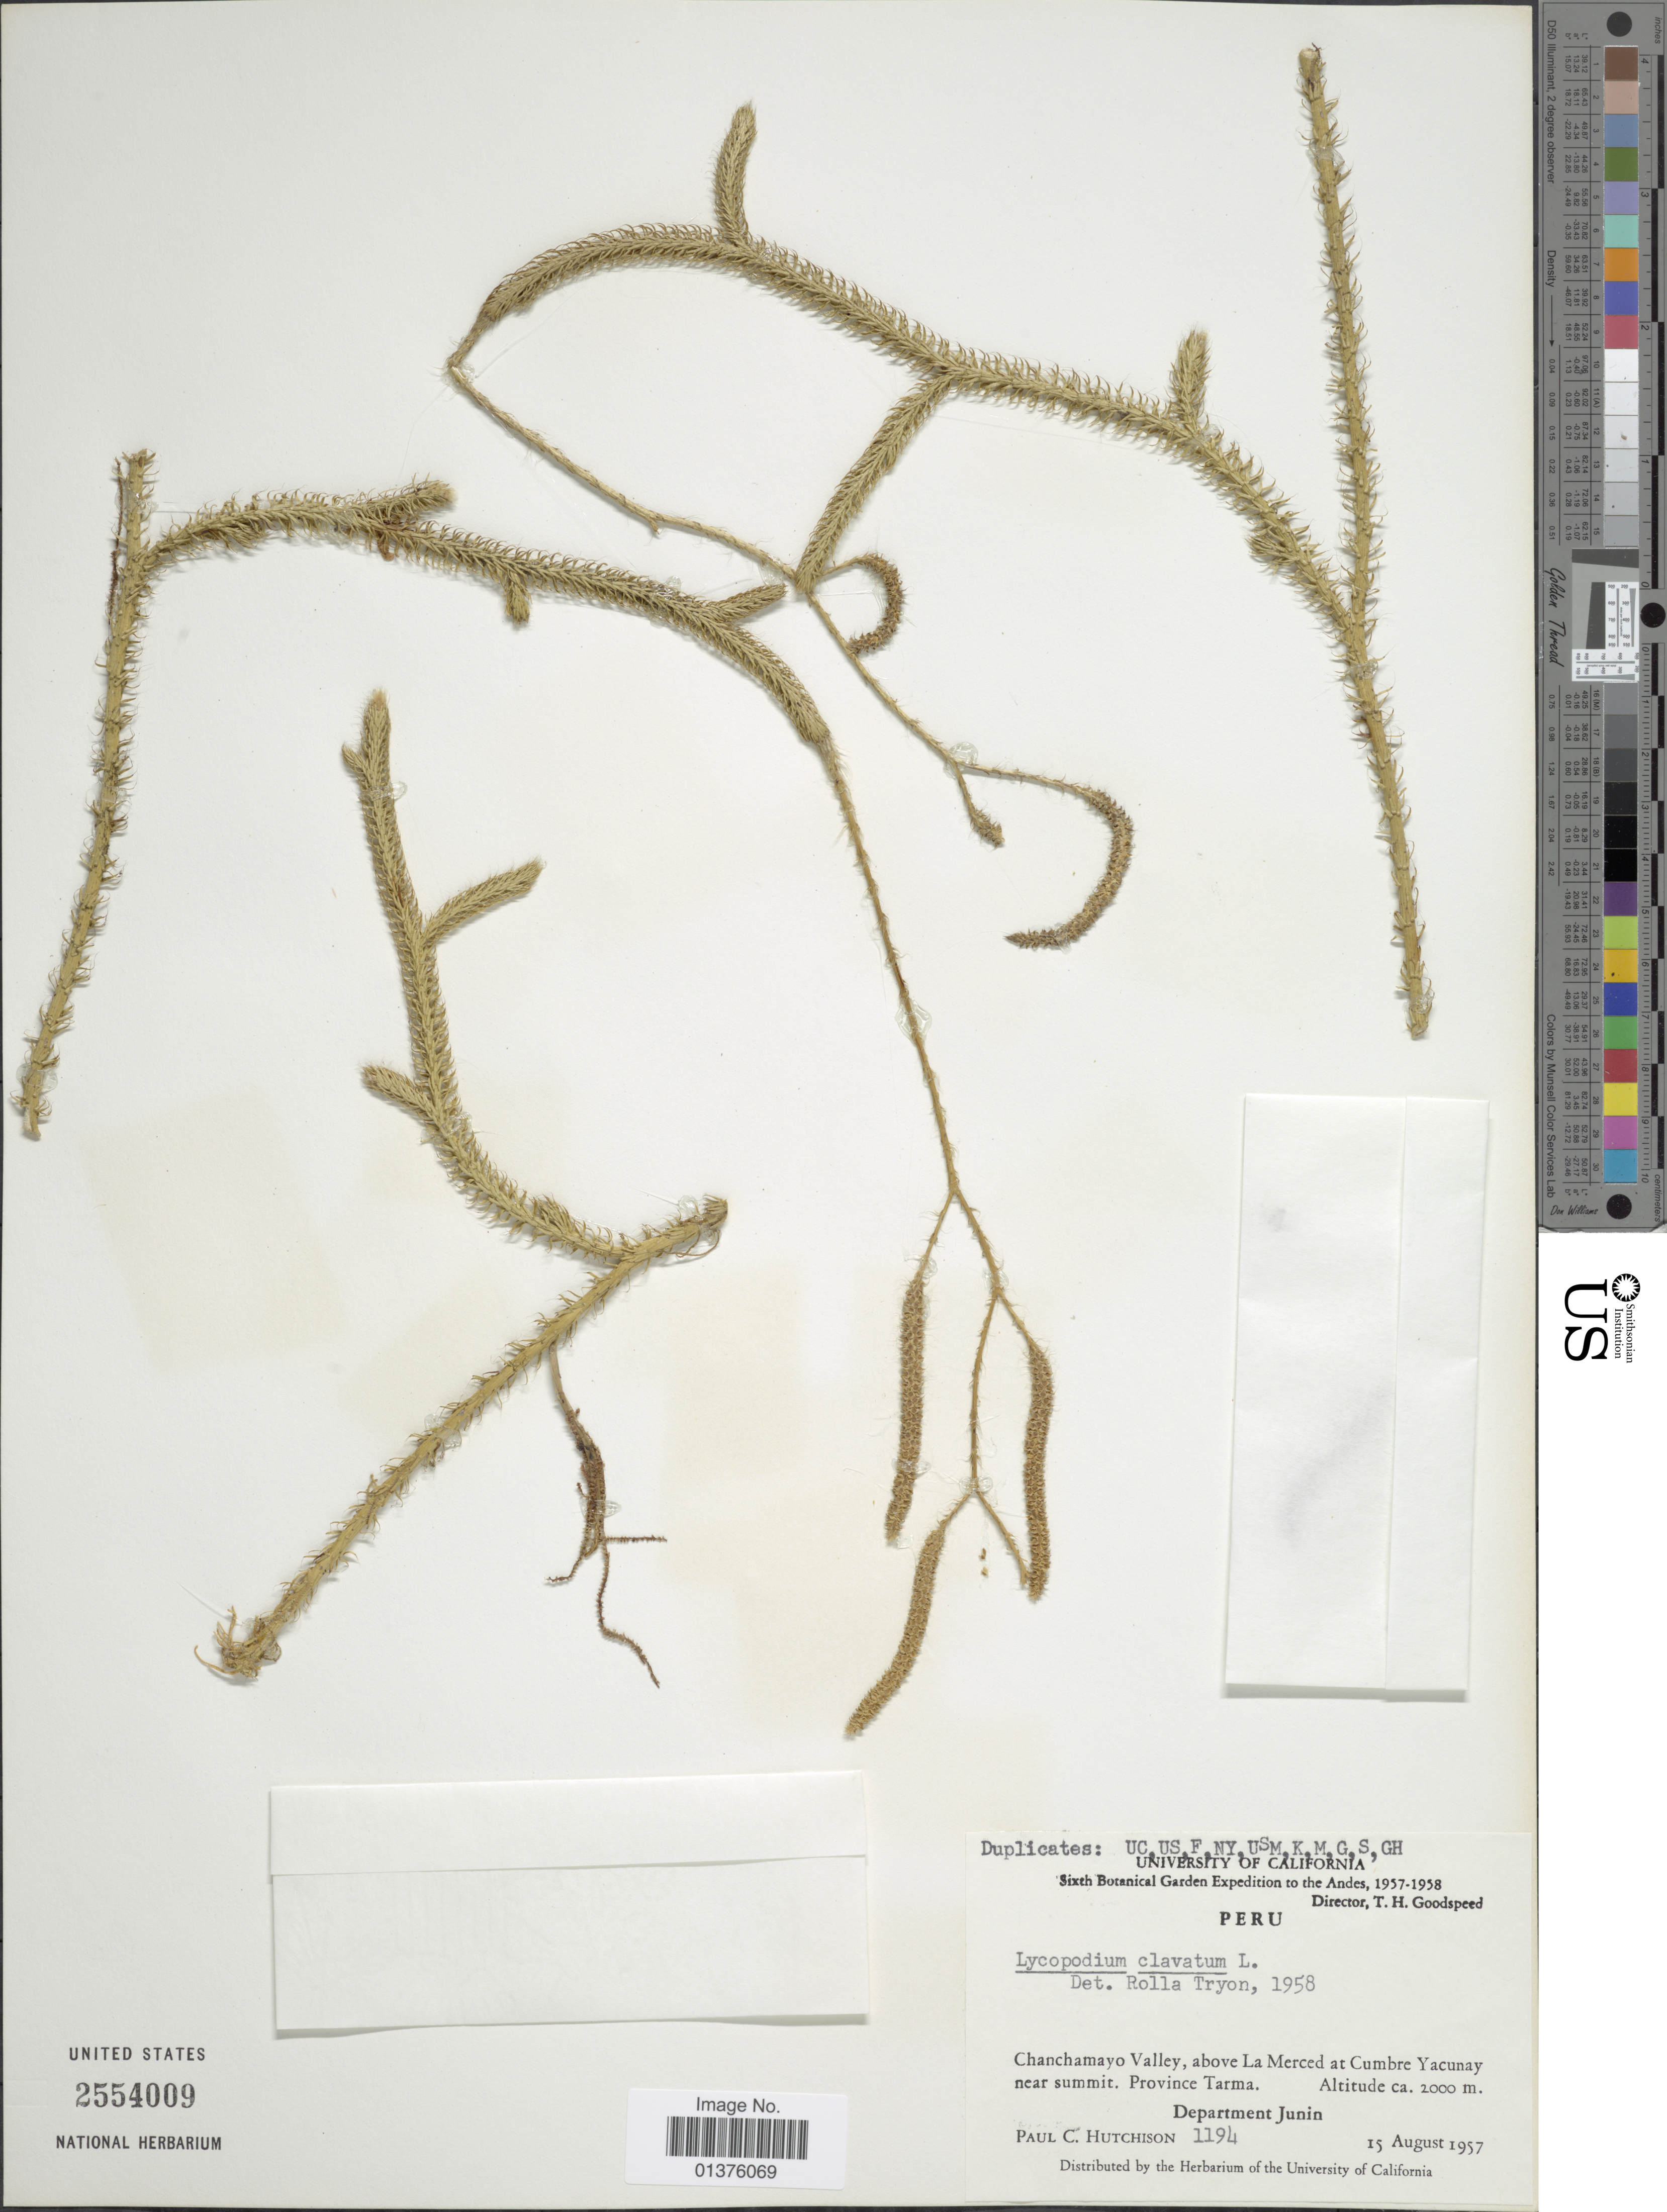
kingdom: Plantae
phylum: Tracheophyta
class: Lycopodiopsida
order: Lycopodiales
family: Lycopodiaceae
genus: Lycopodium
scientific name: Lycopodium clavatum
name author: L.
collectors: P. C. Hutchison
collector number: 1194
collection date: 1957-08-15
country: Peru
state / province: Junín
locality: Chanchamayo Valley, above La Merced at Cumbre Yacunay near summit, Tarma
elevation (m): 2000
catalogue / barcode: US 2554009